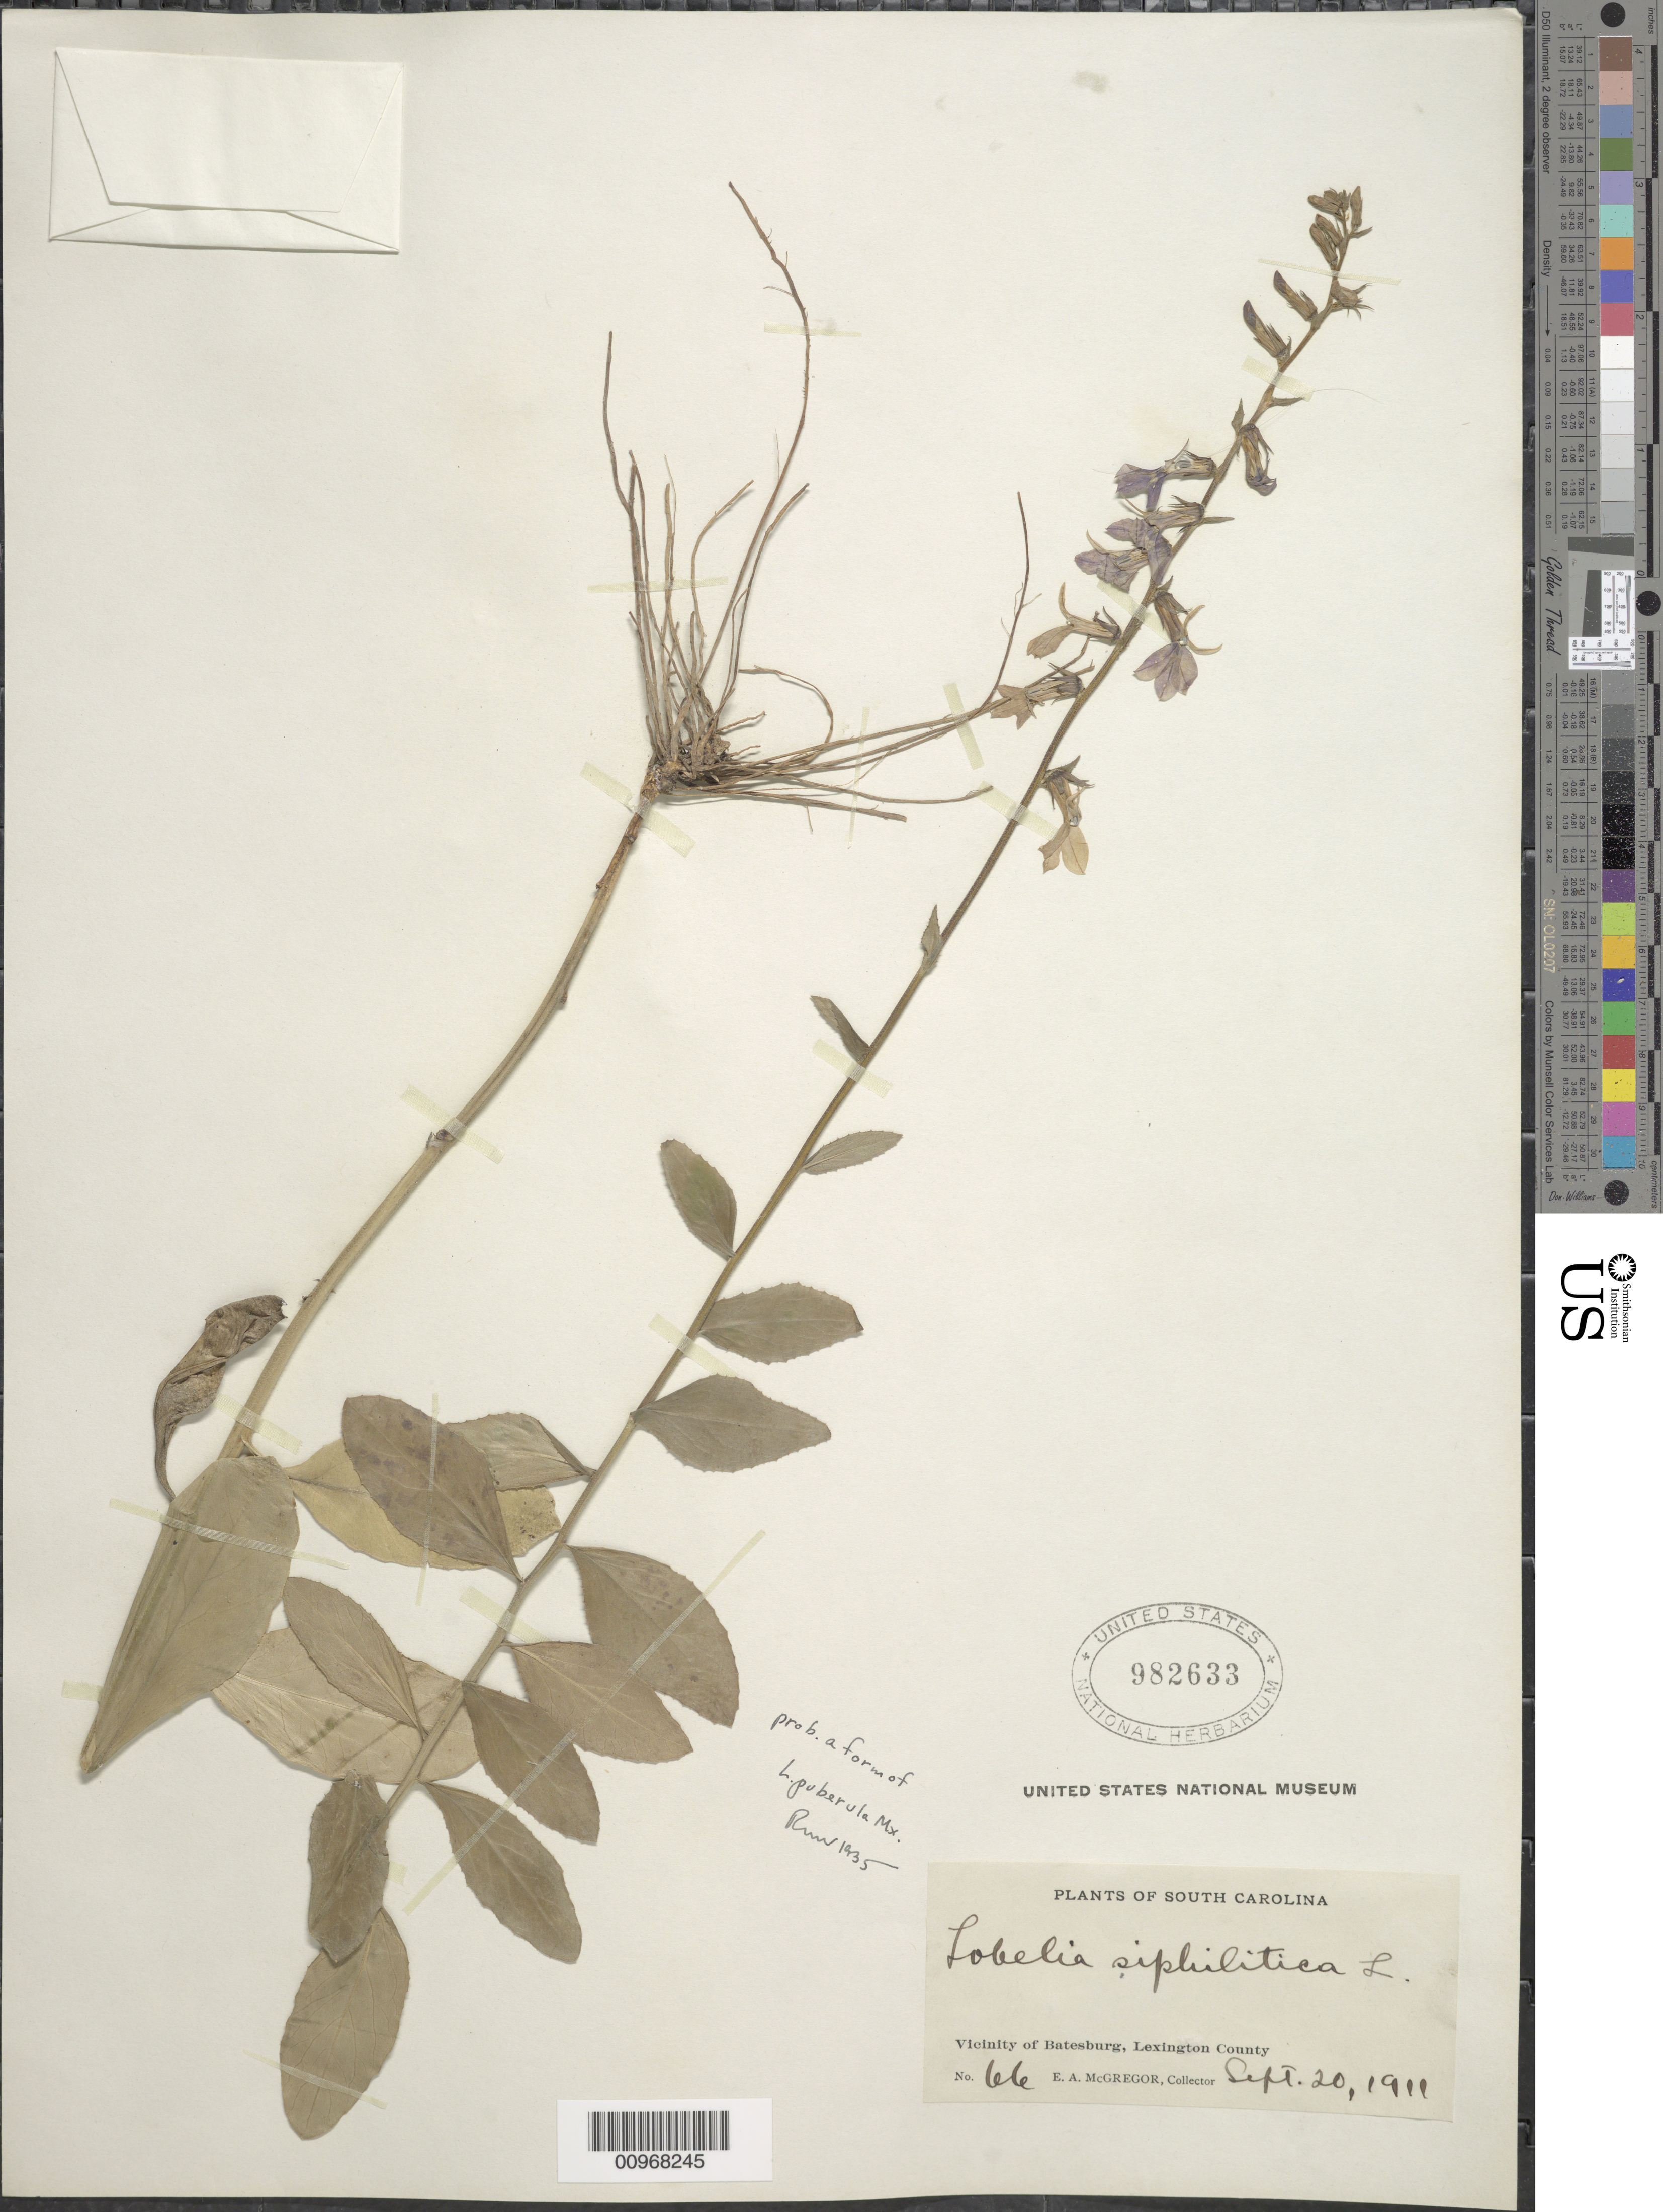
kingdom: Plantae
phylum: Tracheophyta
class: Magnoliopsida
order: Asterales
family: Campanulaceae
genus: Lobelia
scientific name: Lobelia puberula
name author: Michx.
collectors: -. McGregor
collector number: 66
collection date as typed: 20 Sep 1911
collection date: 1911-09-20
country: United States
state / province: South Carolina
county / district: Lexington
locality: Batesburg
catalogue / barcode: US 982633